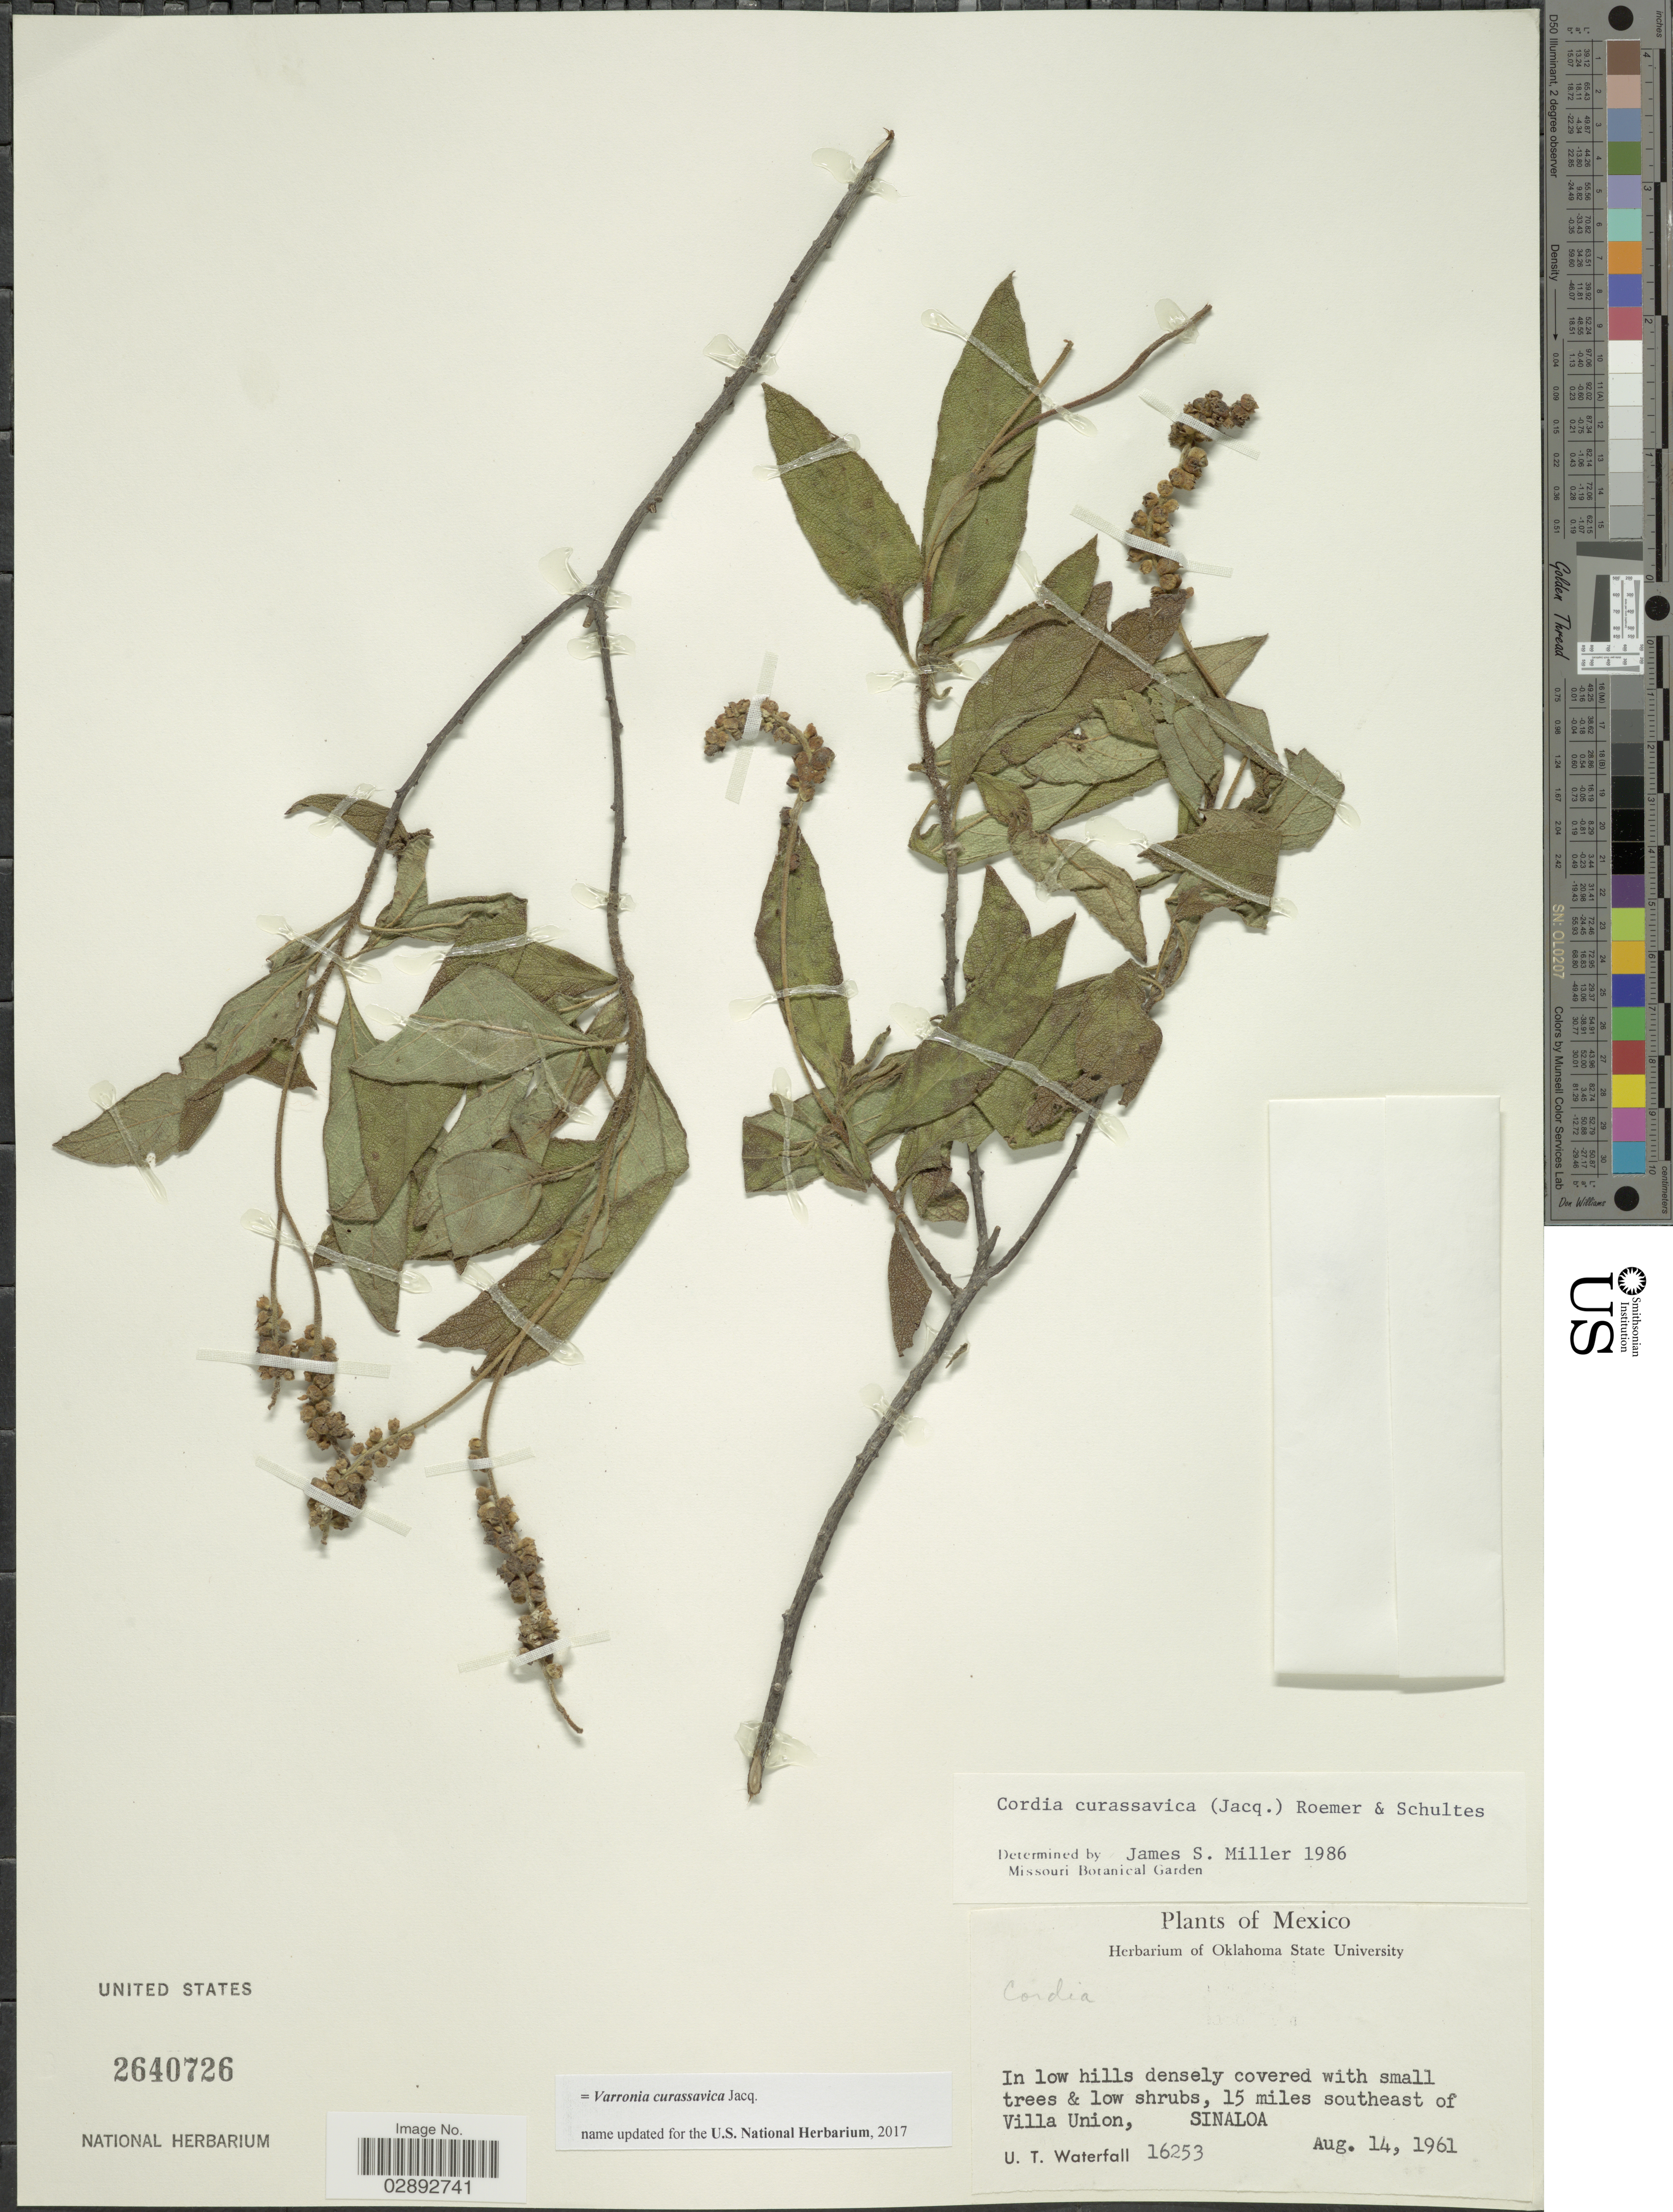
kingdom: Plantae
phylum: Tracheophyta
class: Magnoliopsida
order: Boraginales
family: Cordiaceae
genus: Varronia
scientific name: Varronia curassavica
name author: Jacq.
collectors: U. T. Waterfall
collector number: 16253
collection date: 1961-08-14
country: Mexico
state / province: Sinaloa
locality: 15 miles southeast of Villa Union.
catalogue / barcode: US 2640726